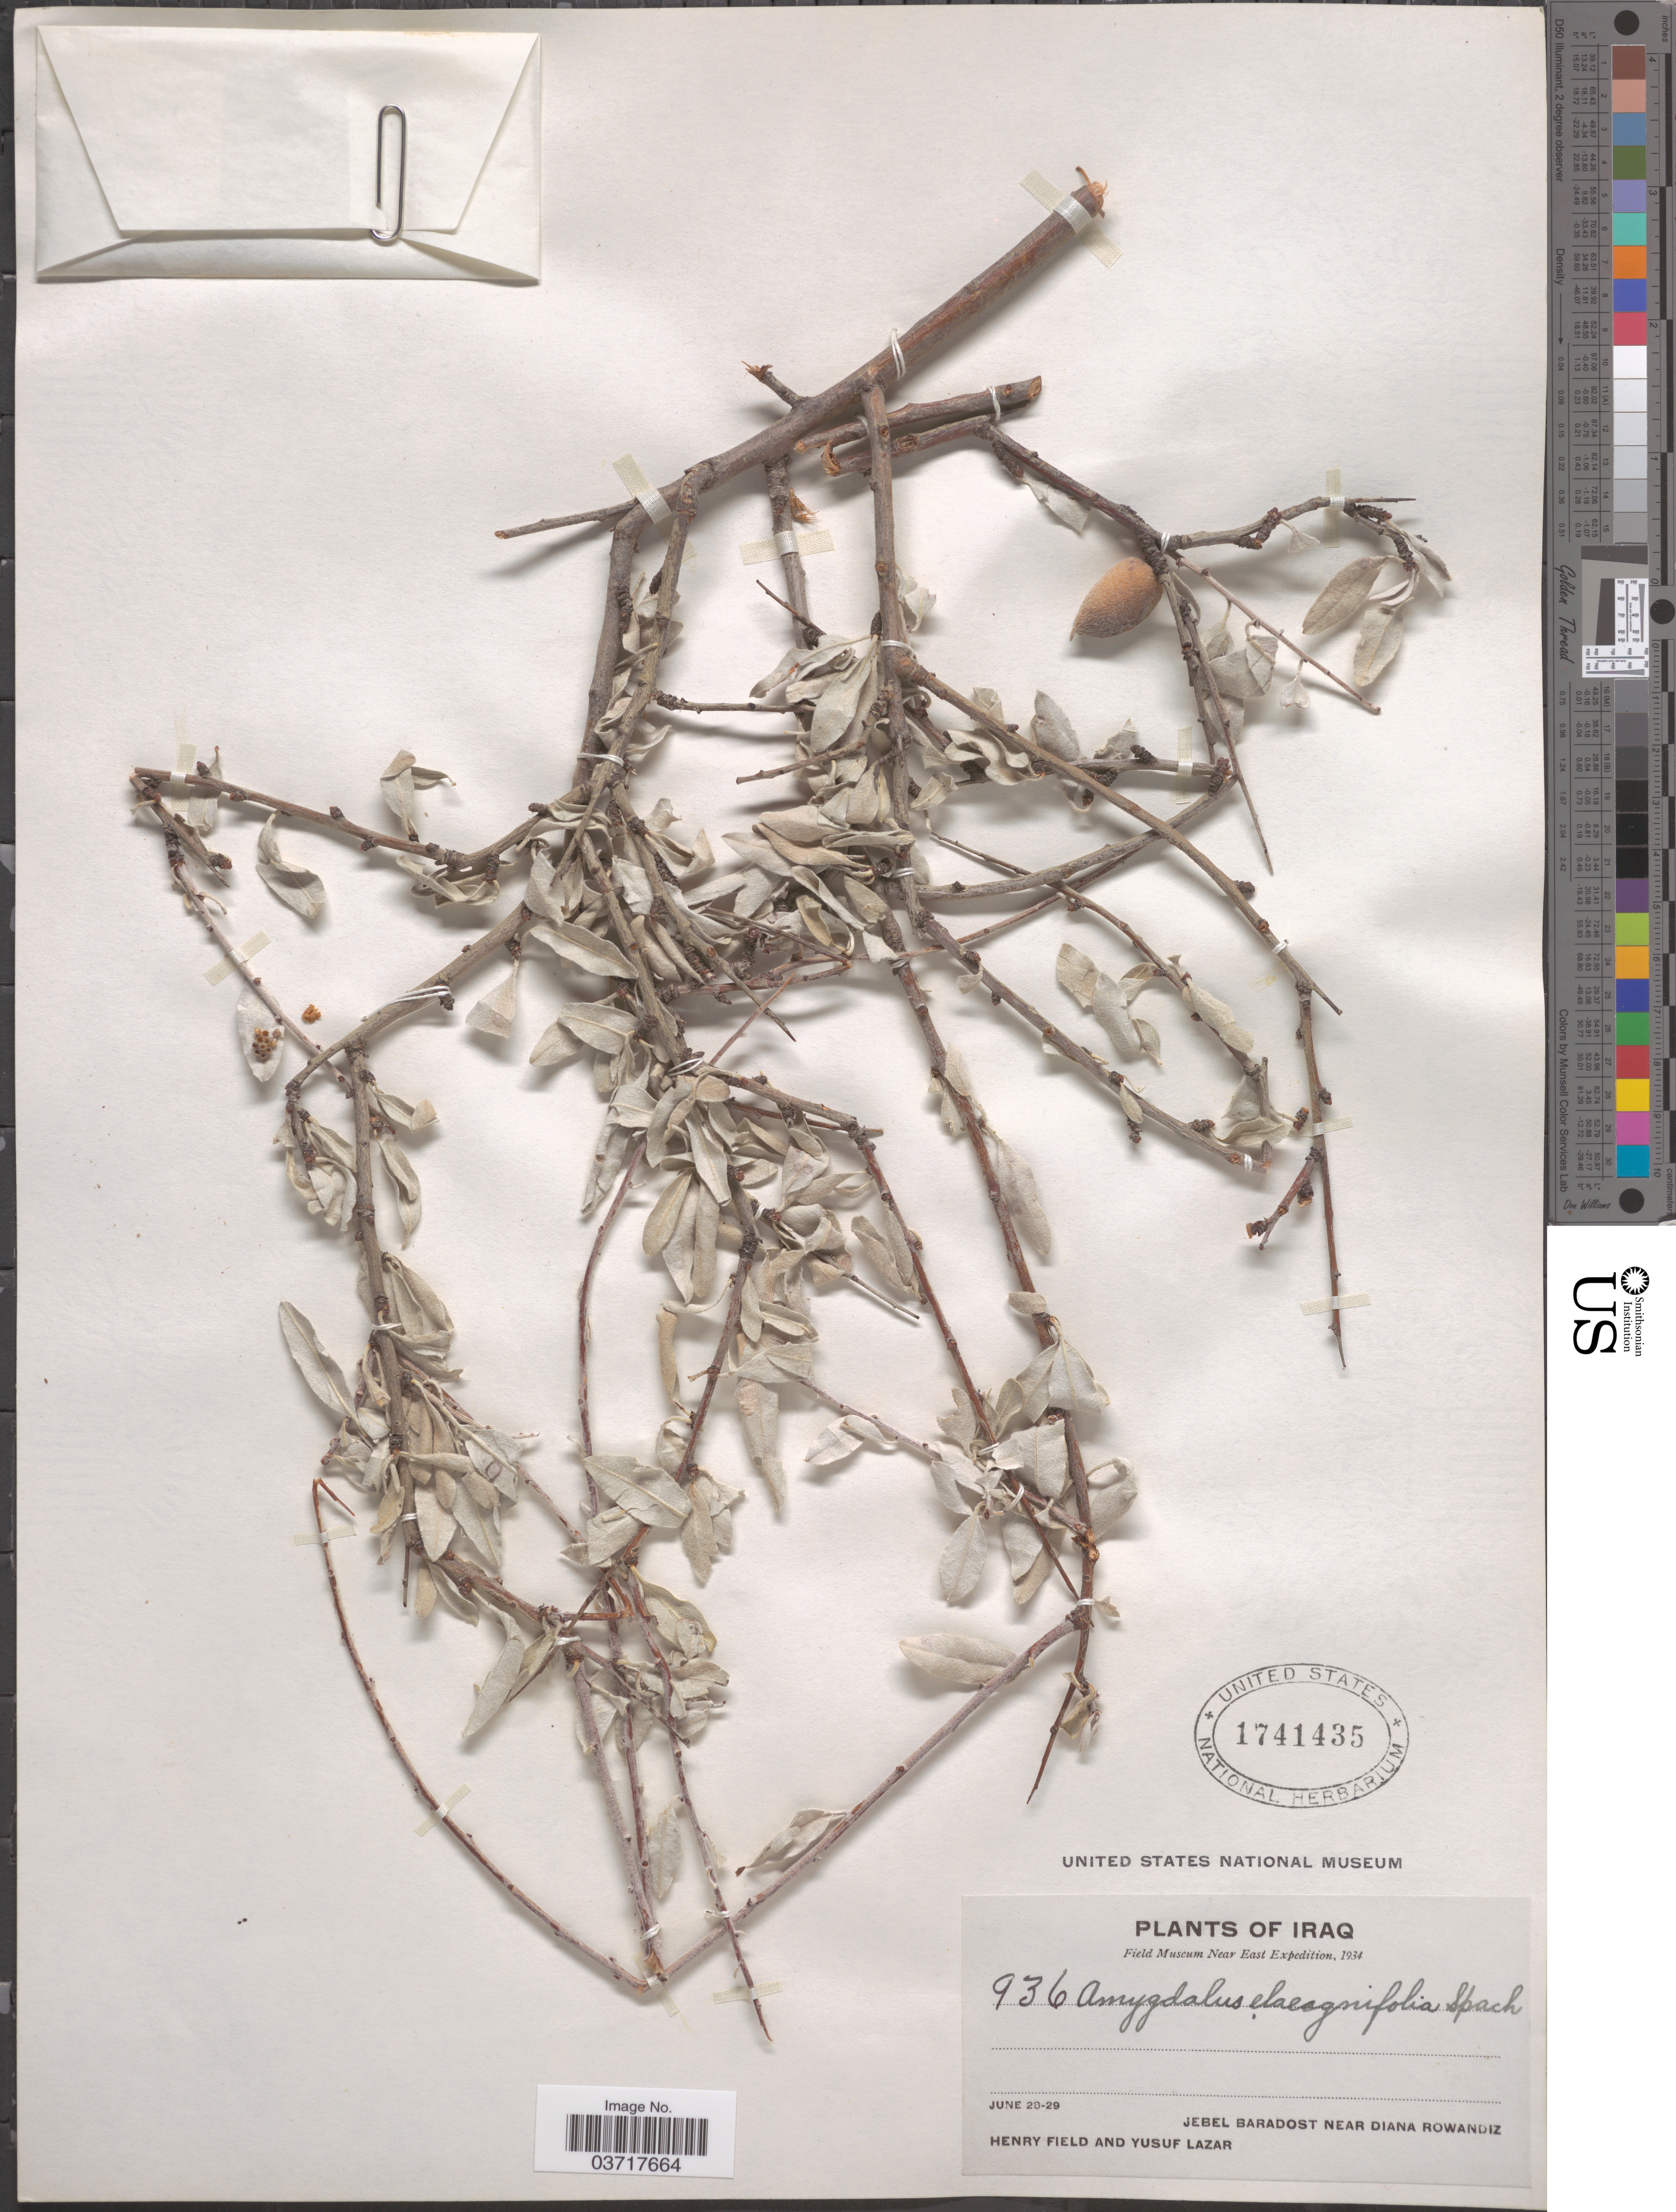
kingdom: Plantae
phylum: Tracheophyta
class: Magnoliopsida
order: Rosales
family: Rosaceae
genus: Prunus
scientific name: Prunus elaeagnifolia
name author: (Spach) Fritsch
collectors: H. Field & Y. Lazar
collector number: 936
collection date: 1934-06-28/1934-06-29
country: Iraq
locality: Jebel Baradost near Diana Rowandiz.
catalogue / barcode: US 1741435